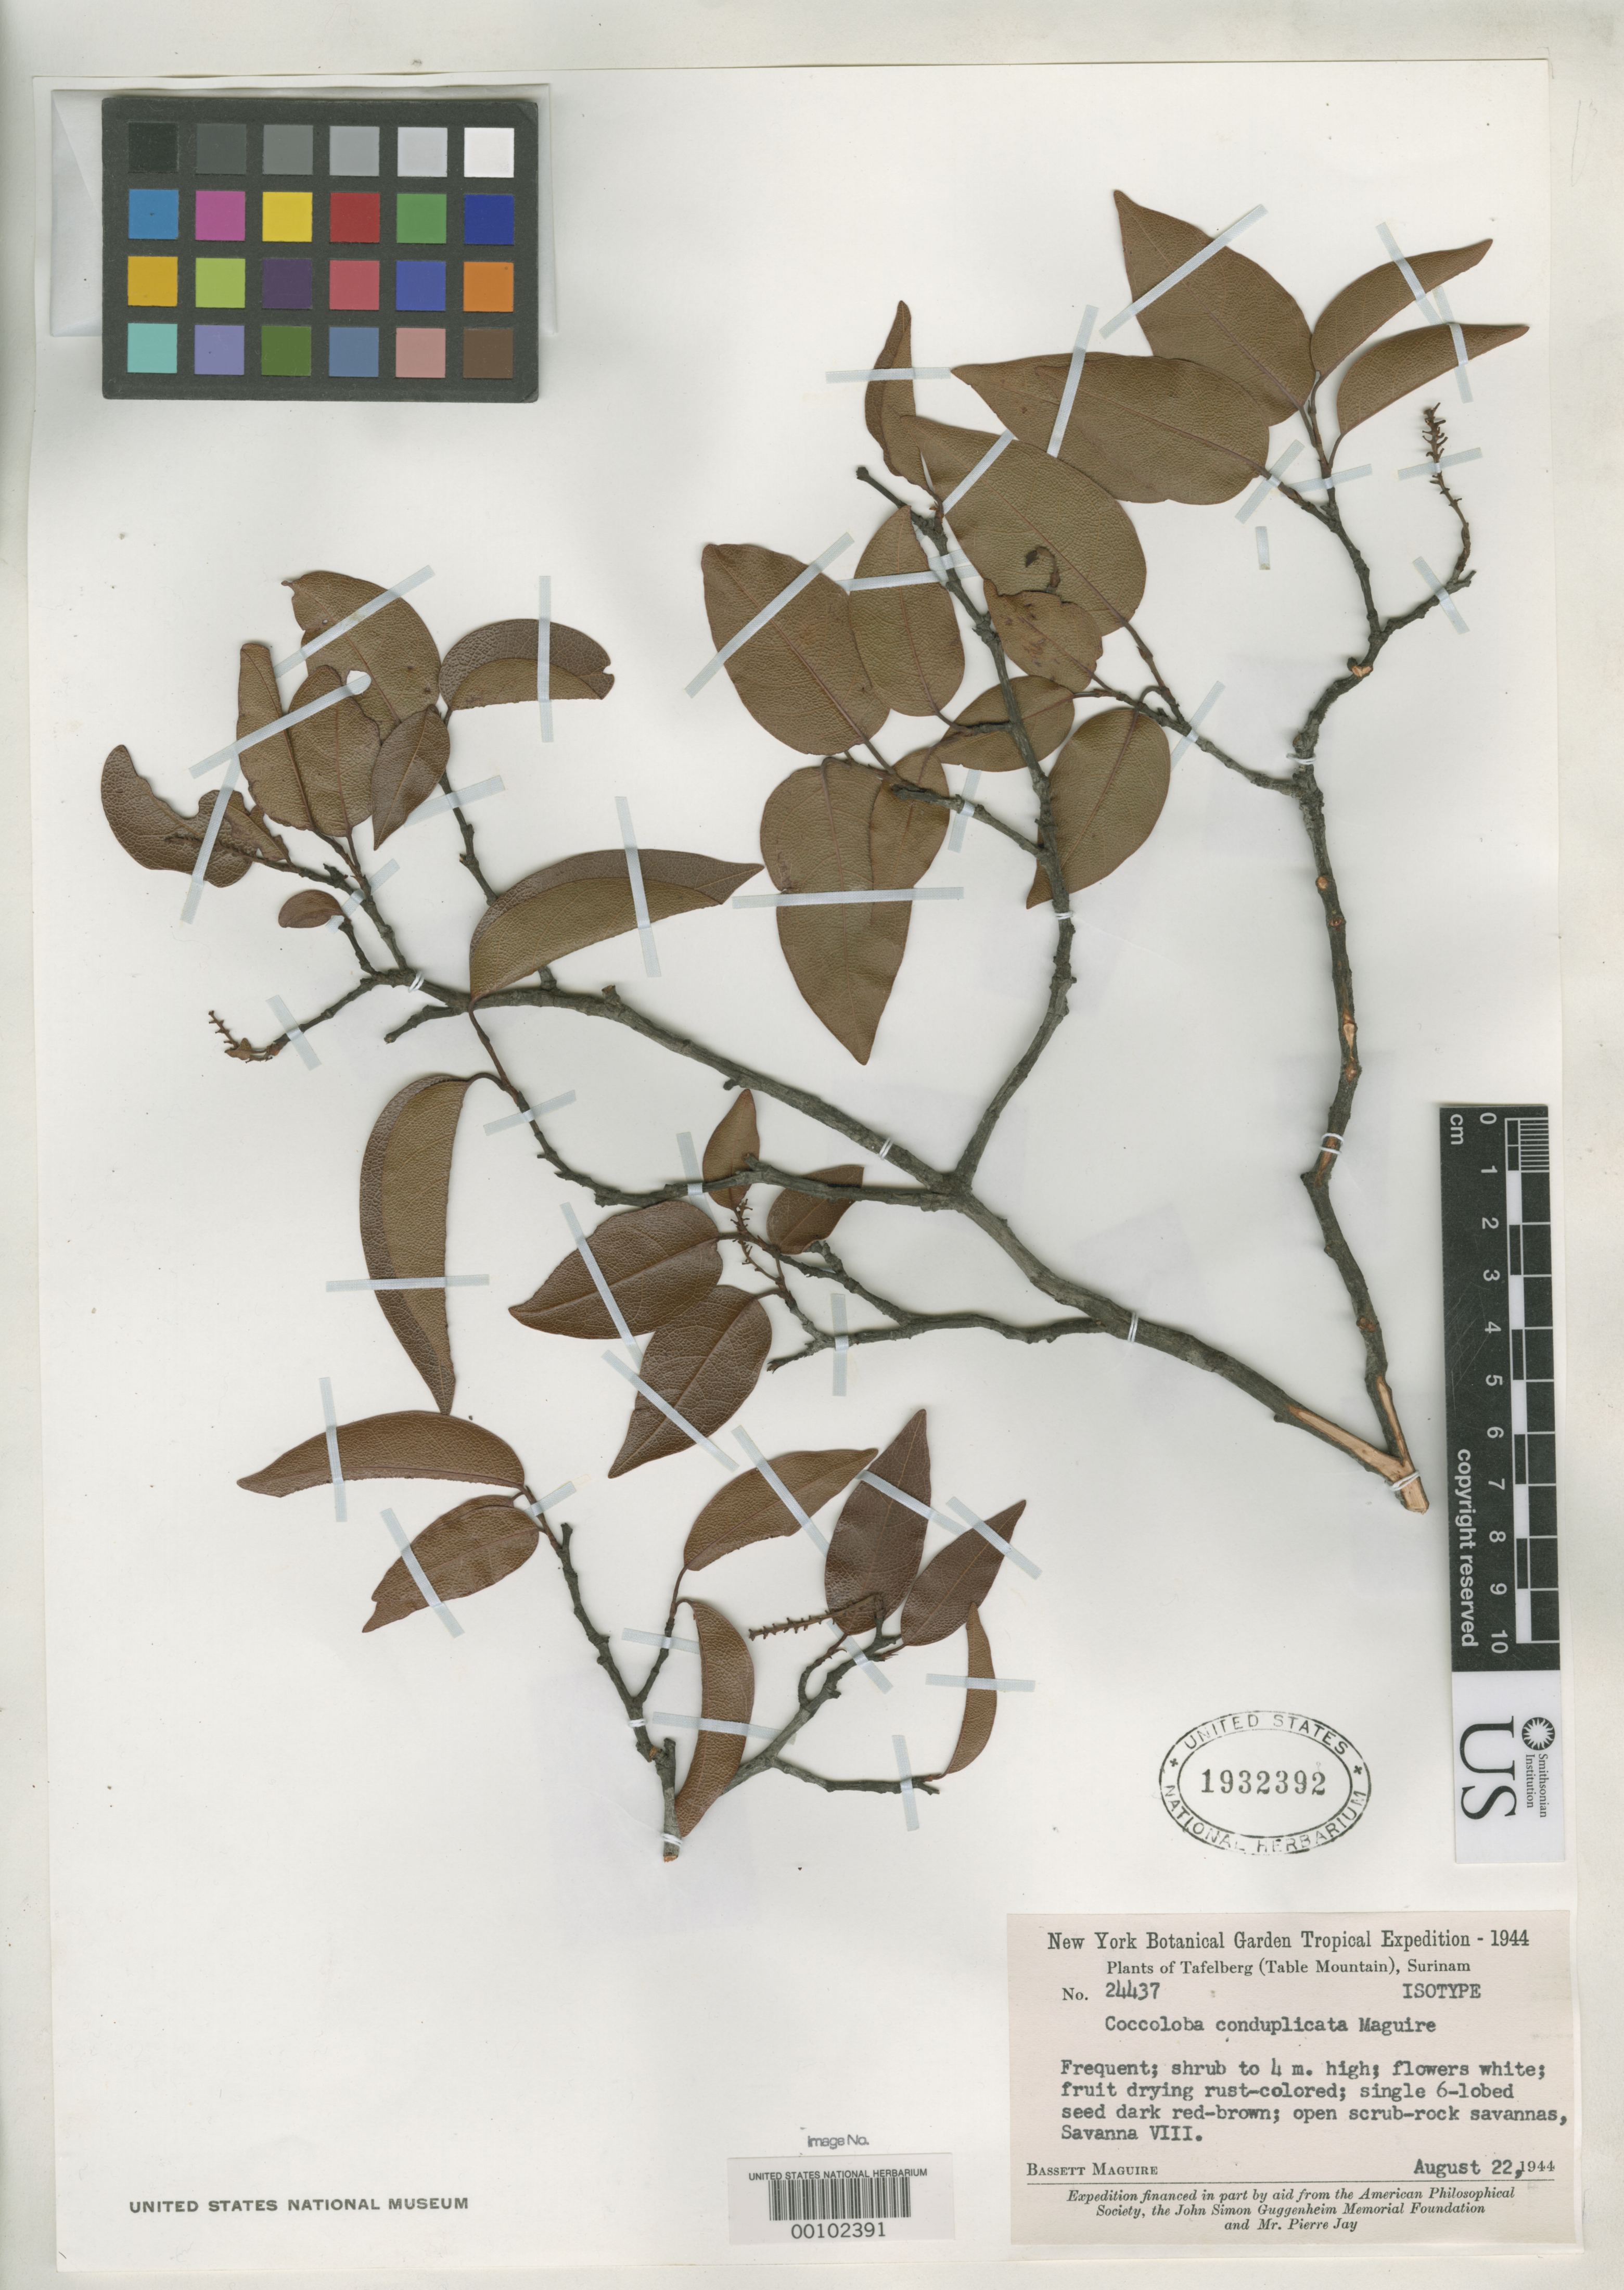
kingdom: Plantae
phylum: Tracheophyta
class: Magnoliopsida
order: Caryophyllales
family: Polygonaceae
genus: Coccoloba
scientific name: Coccoloba conduplicata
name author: Maguire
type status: Isotype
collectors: B. Maguire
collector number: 24437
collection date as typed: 22 Aug 1944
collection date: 1944-08-22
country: Suriname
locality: Tafelberg, Table Mountain, Savanna VIII.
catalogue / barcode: US 1932392